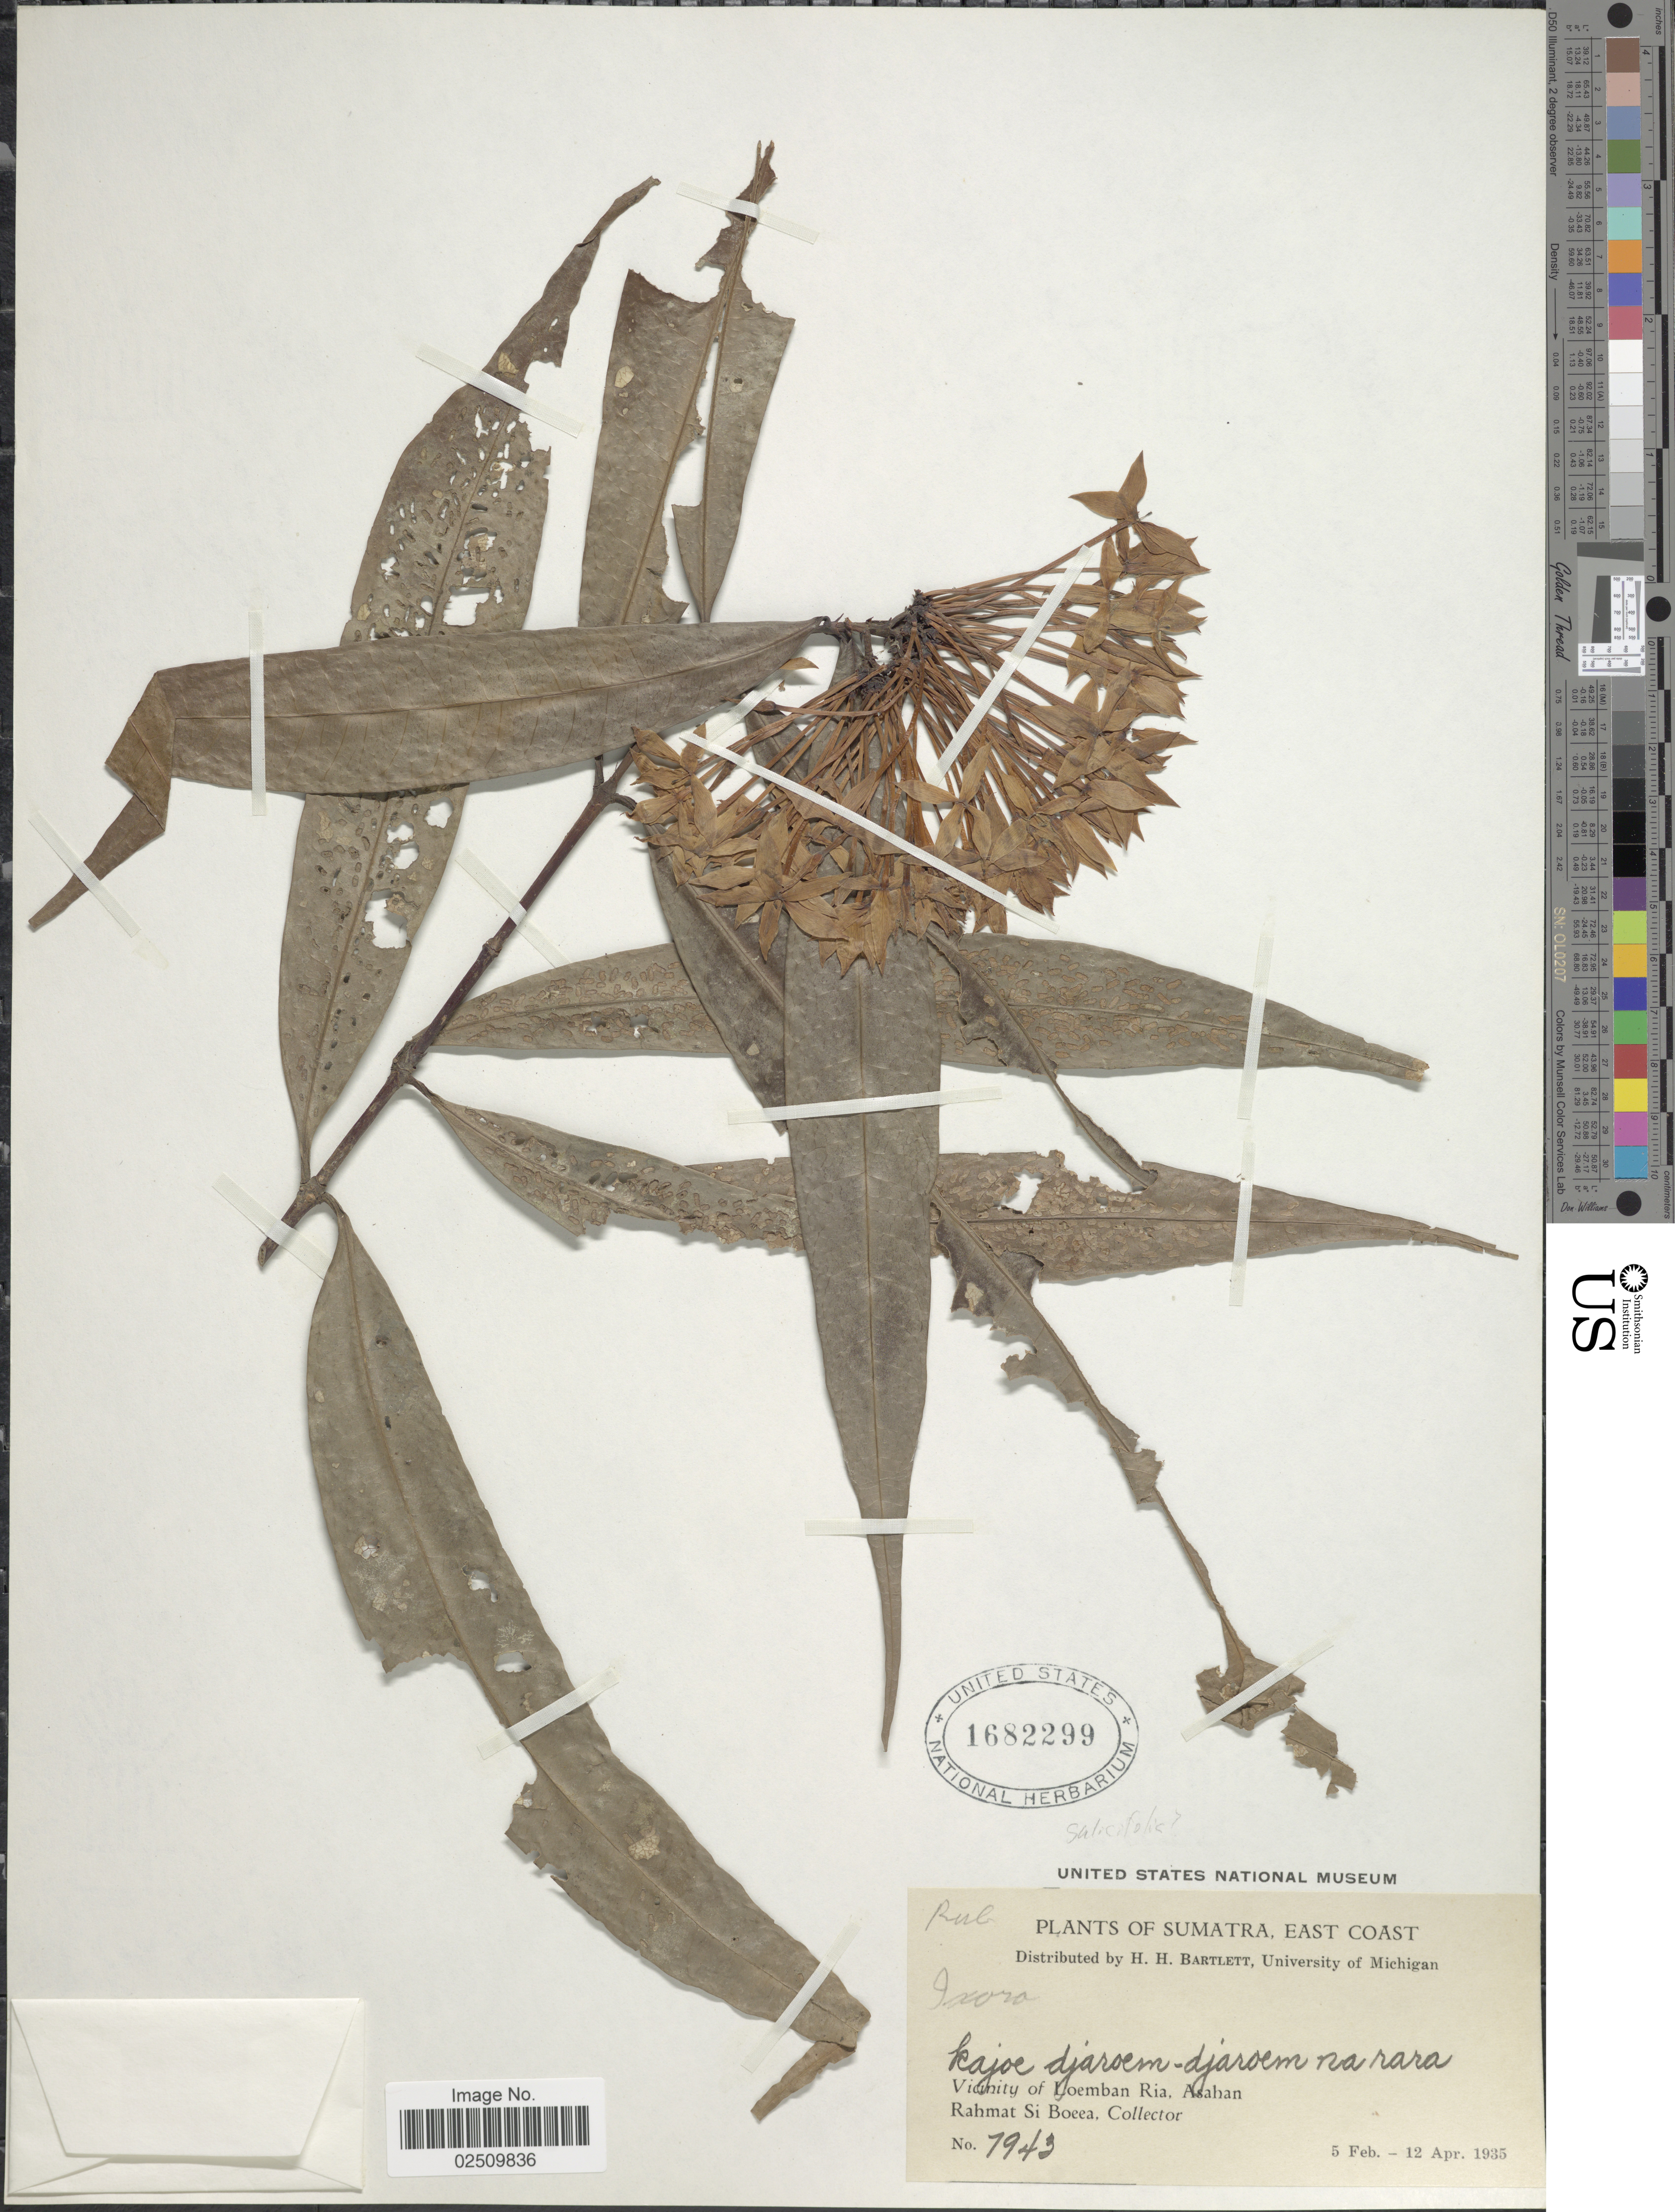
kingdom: Plantae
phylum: Tracheophyta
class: Magnoliopsida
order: Gentianales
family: Rubiaceae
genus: Ixora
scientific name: Ixora sp.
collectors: Rahmat Si Boeea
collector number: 7943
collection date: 1935-02-05/1935-04-12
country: Indonesia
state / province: Sumatra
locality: East Coast. Kajoe djaroem-djaroem na rara. Vicinity of Loemban Ria, Asahan.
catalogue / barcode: US 1682299